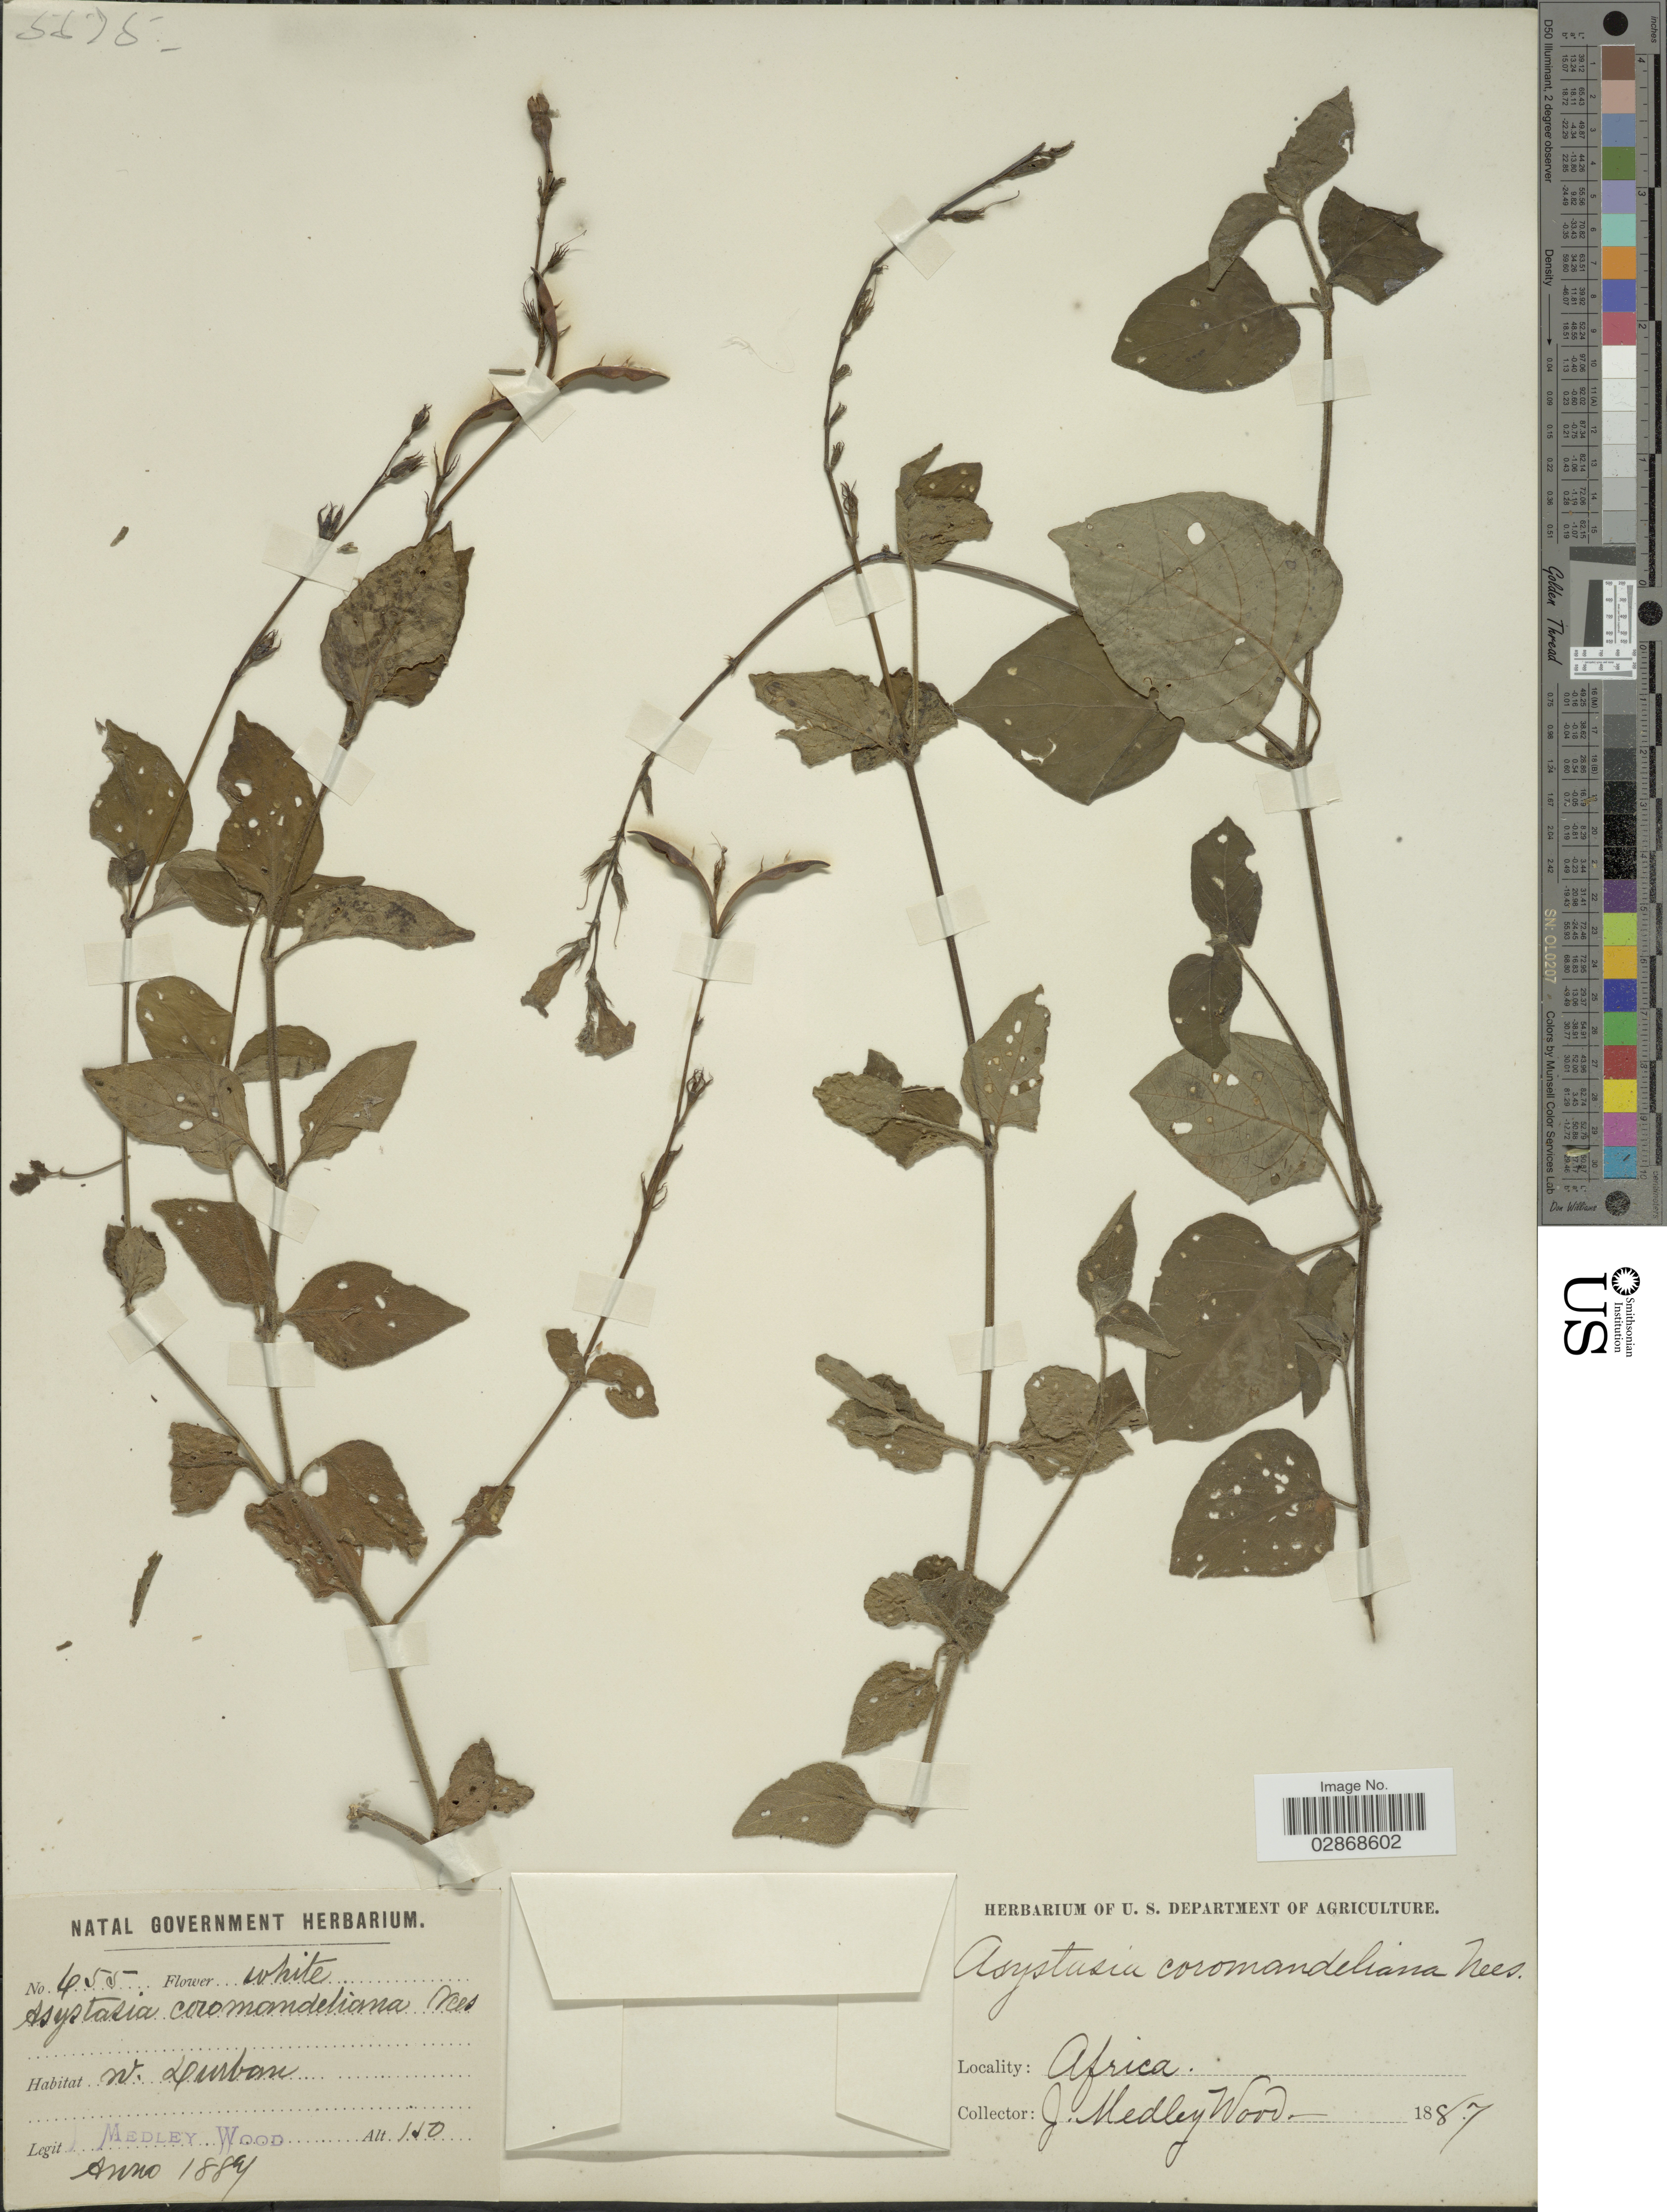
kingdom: Plantae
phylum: Tracheophyta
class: Magnoliopsida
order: Lamiales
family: Acanthaceae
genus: Asystasia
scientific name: Asystasia coromandeliana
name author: Nees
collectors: J. Medley Wood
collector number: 455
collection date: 1887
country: South Africa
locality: W. Durban. Africa.